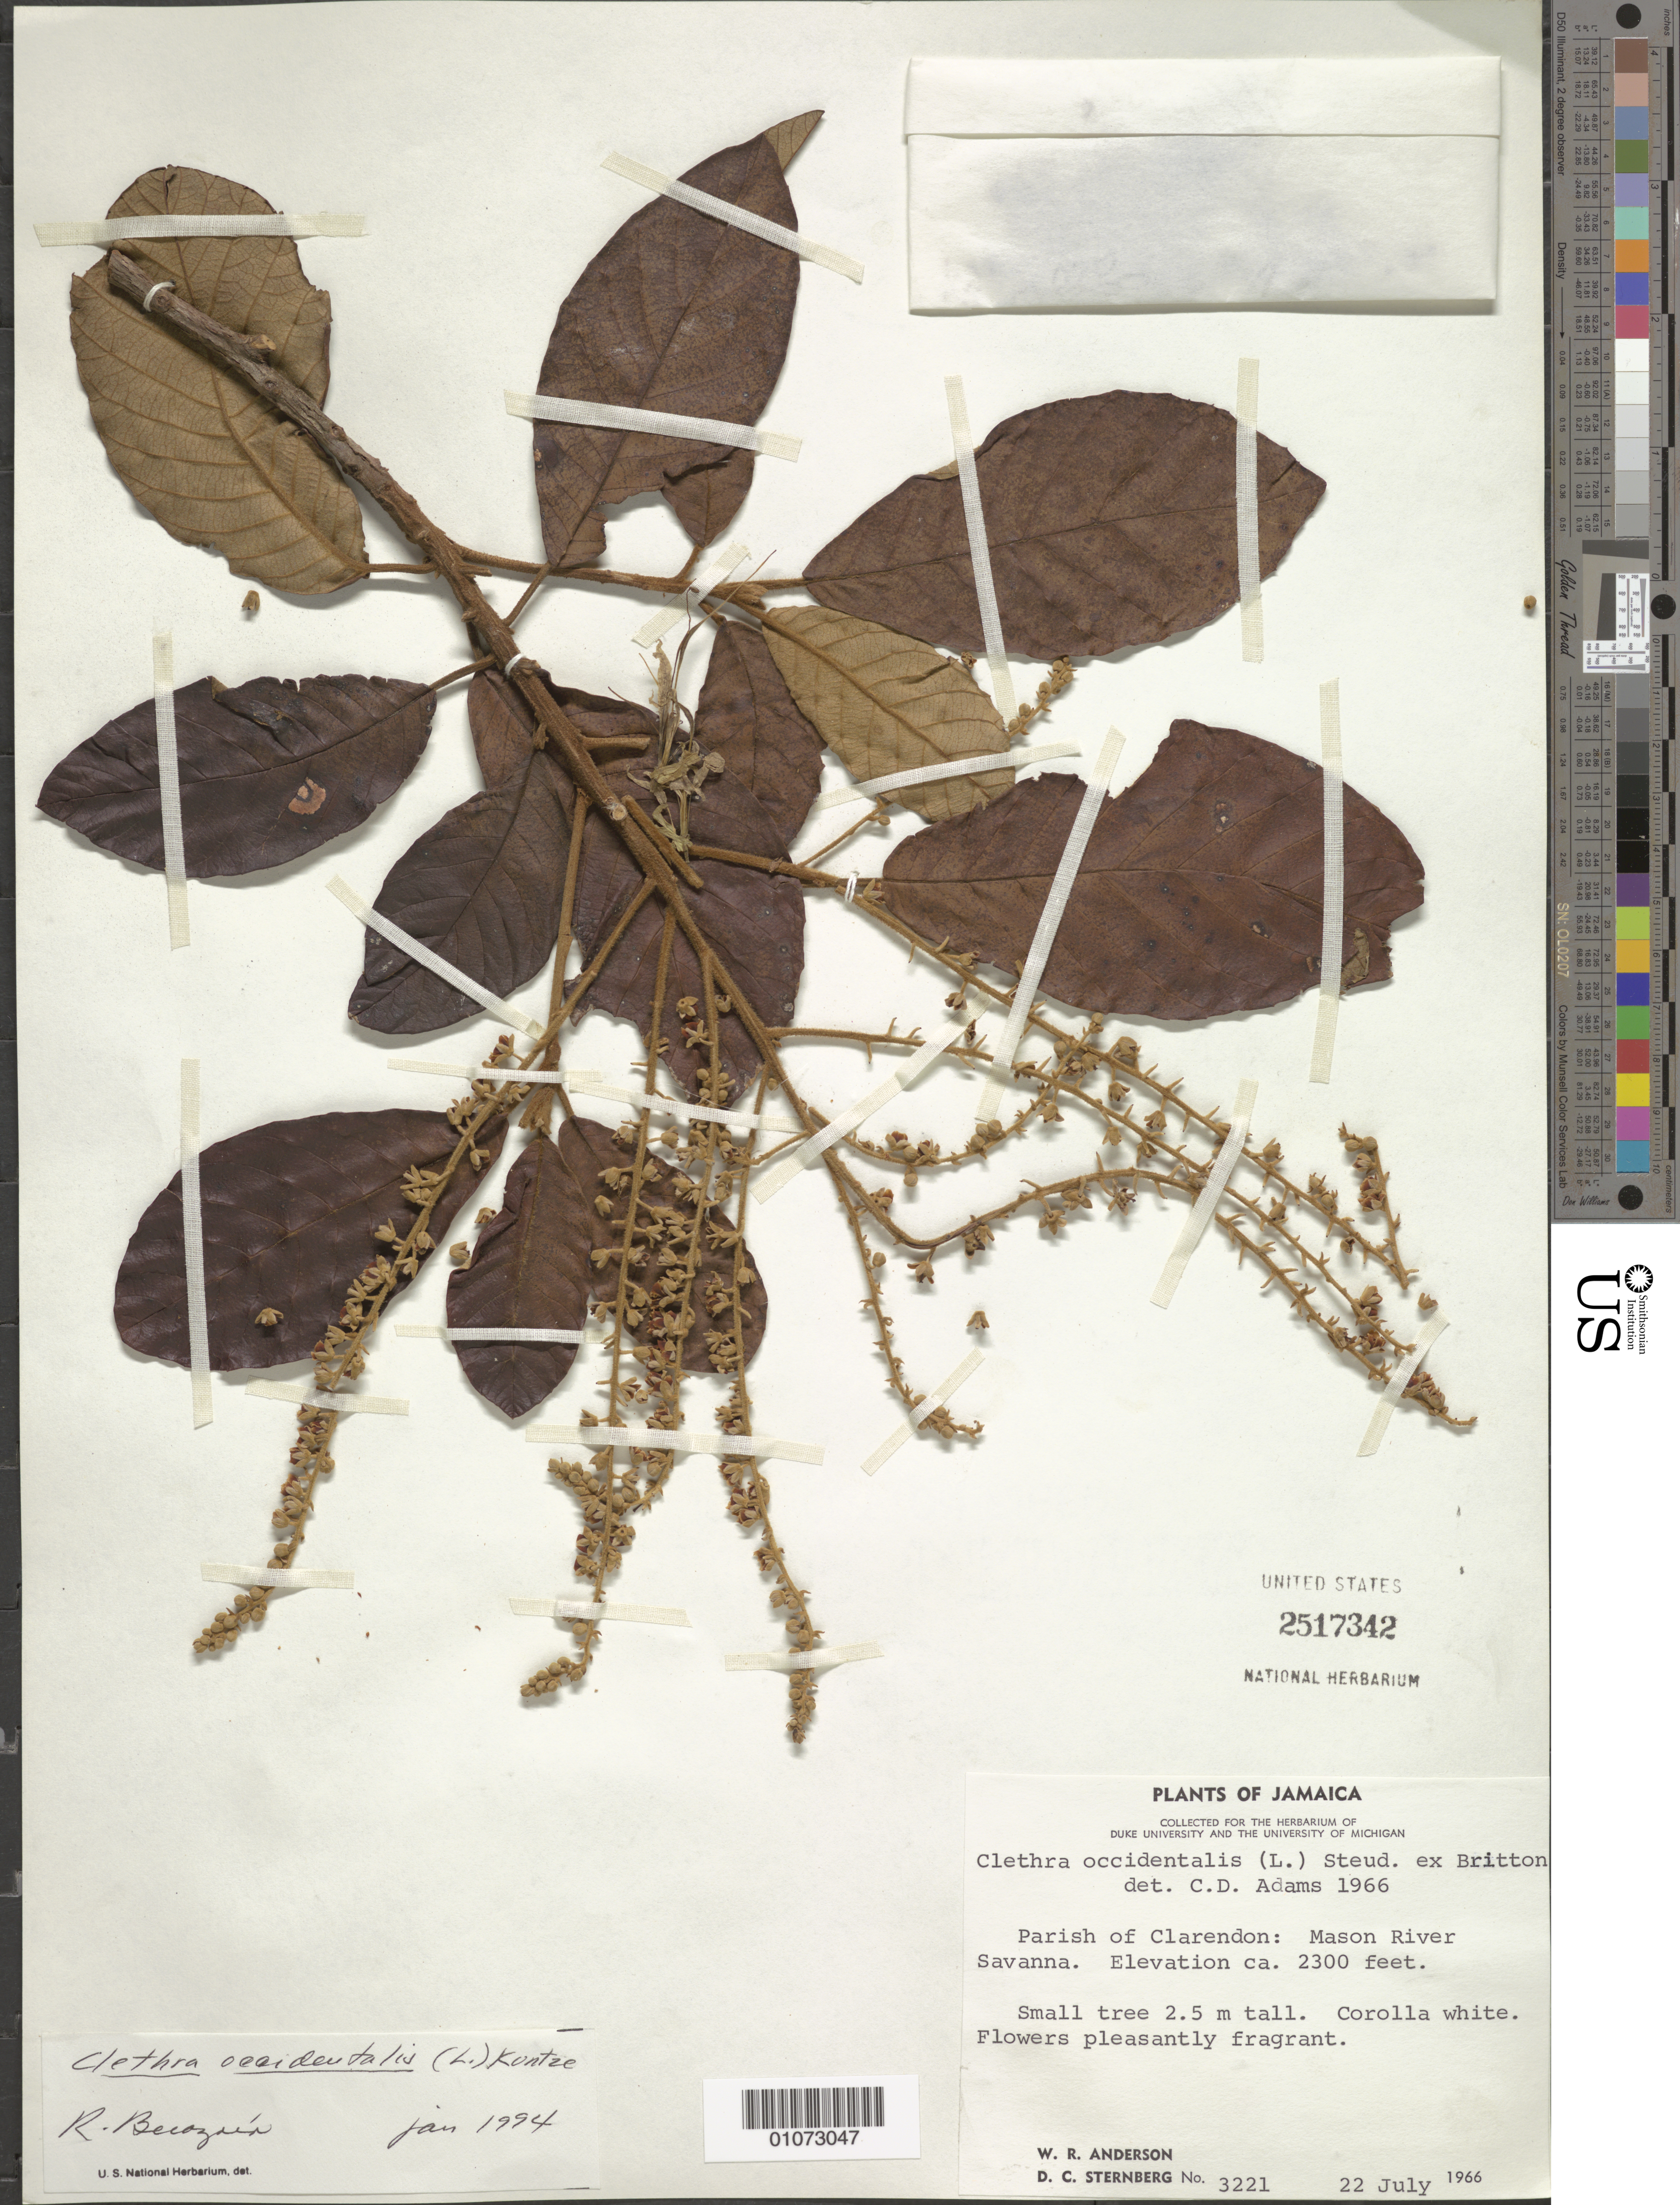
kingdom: Plantae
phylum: Tracheophyta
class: Magnoliopsida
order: Ericales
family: Clethraceae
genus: Clethra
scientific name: Clethra occidentalis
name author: (L.) Kuntze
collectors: W. R. Anderson & D. Sternberg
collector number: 3221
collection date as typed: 22 Jul 1966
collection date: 1966-07-22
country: Jamaica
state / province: Clarendon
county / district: Mason River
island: Jamaica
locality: Mason River Savanna.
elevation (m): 701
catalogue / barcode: US 2517342